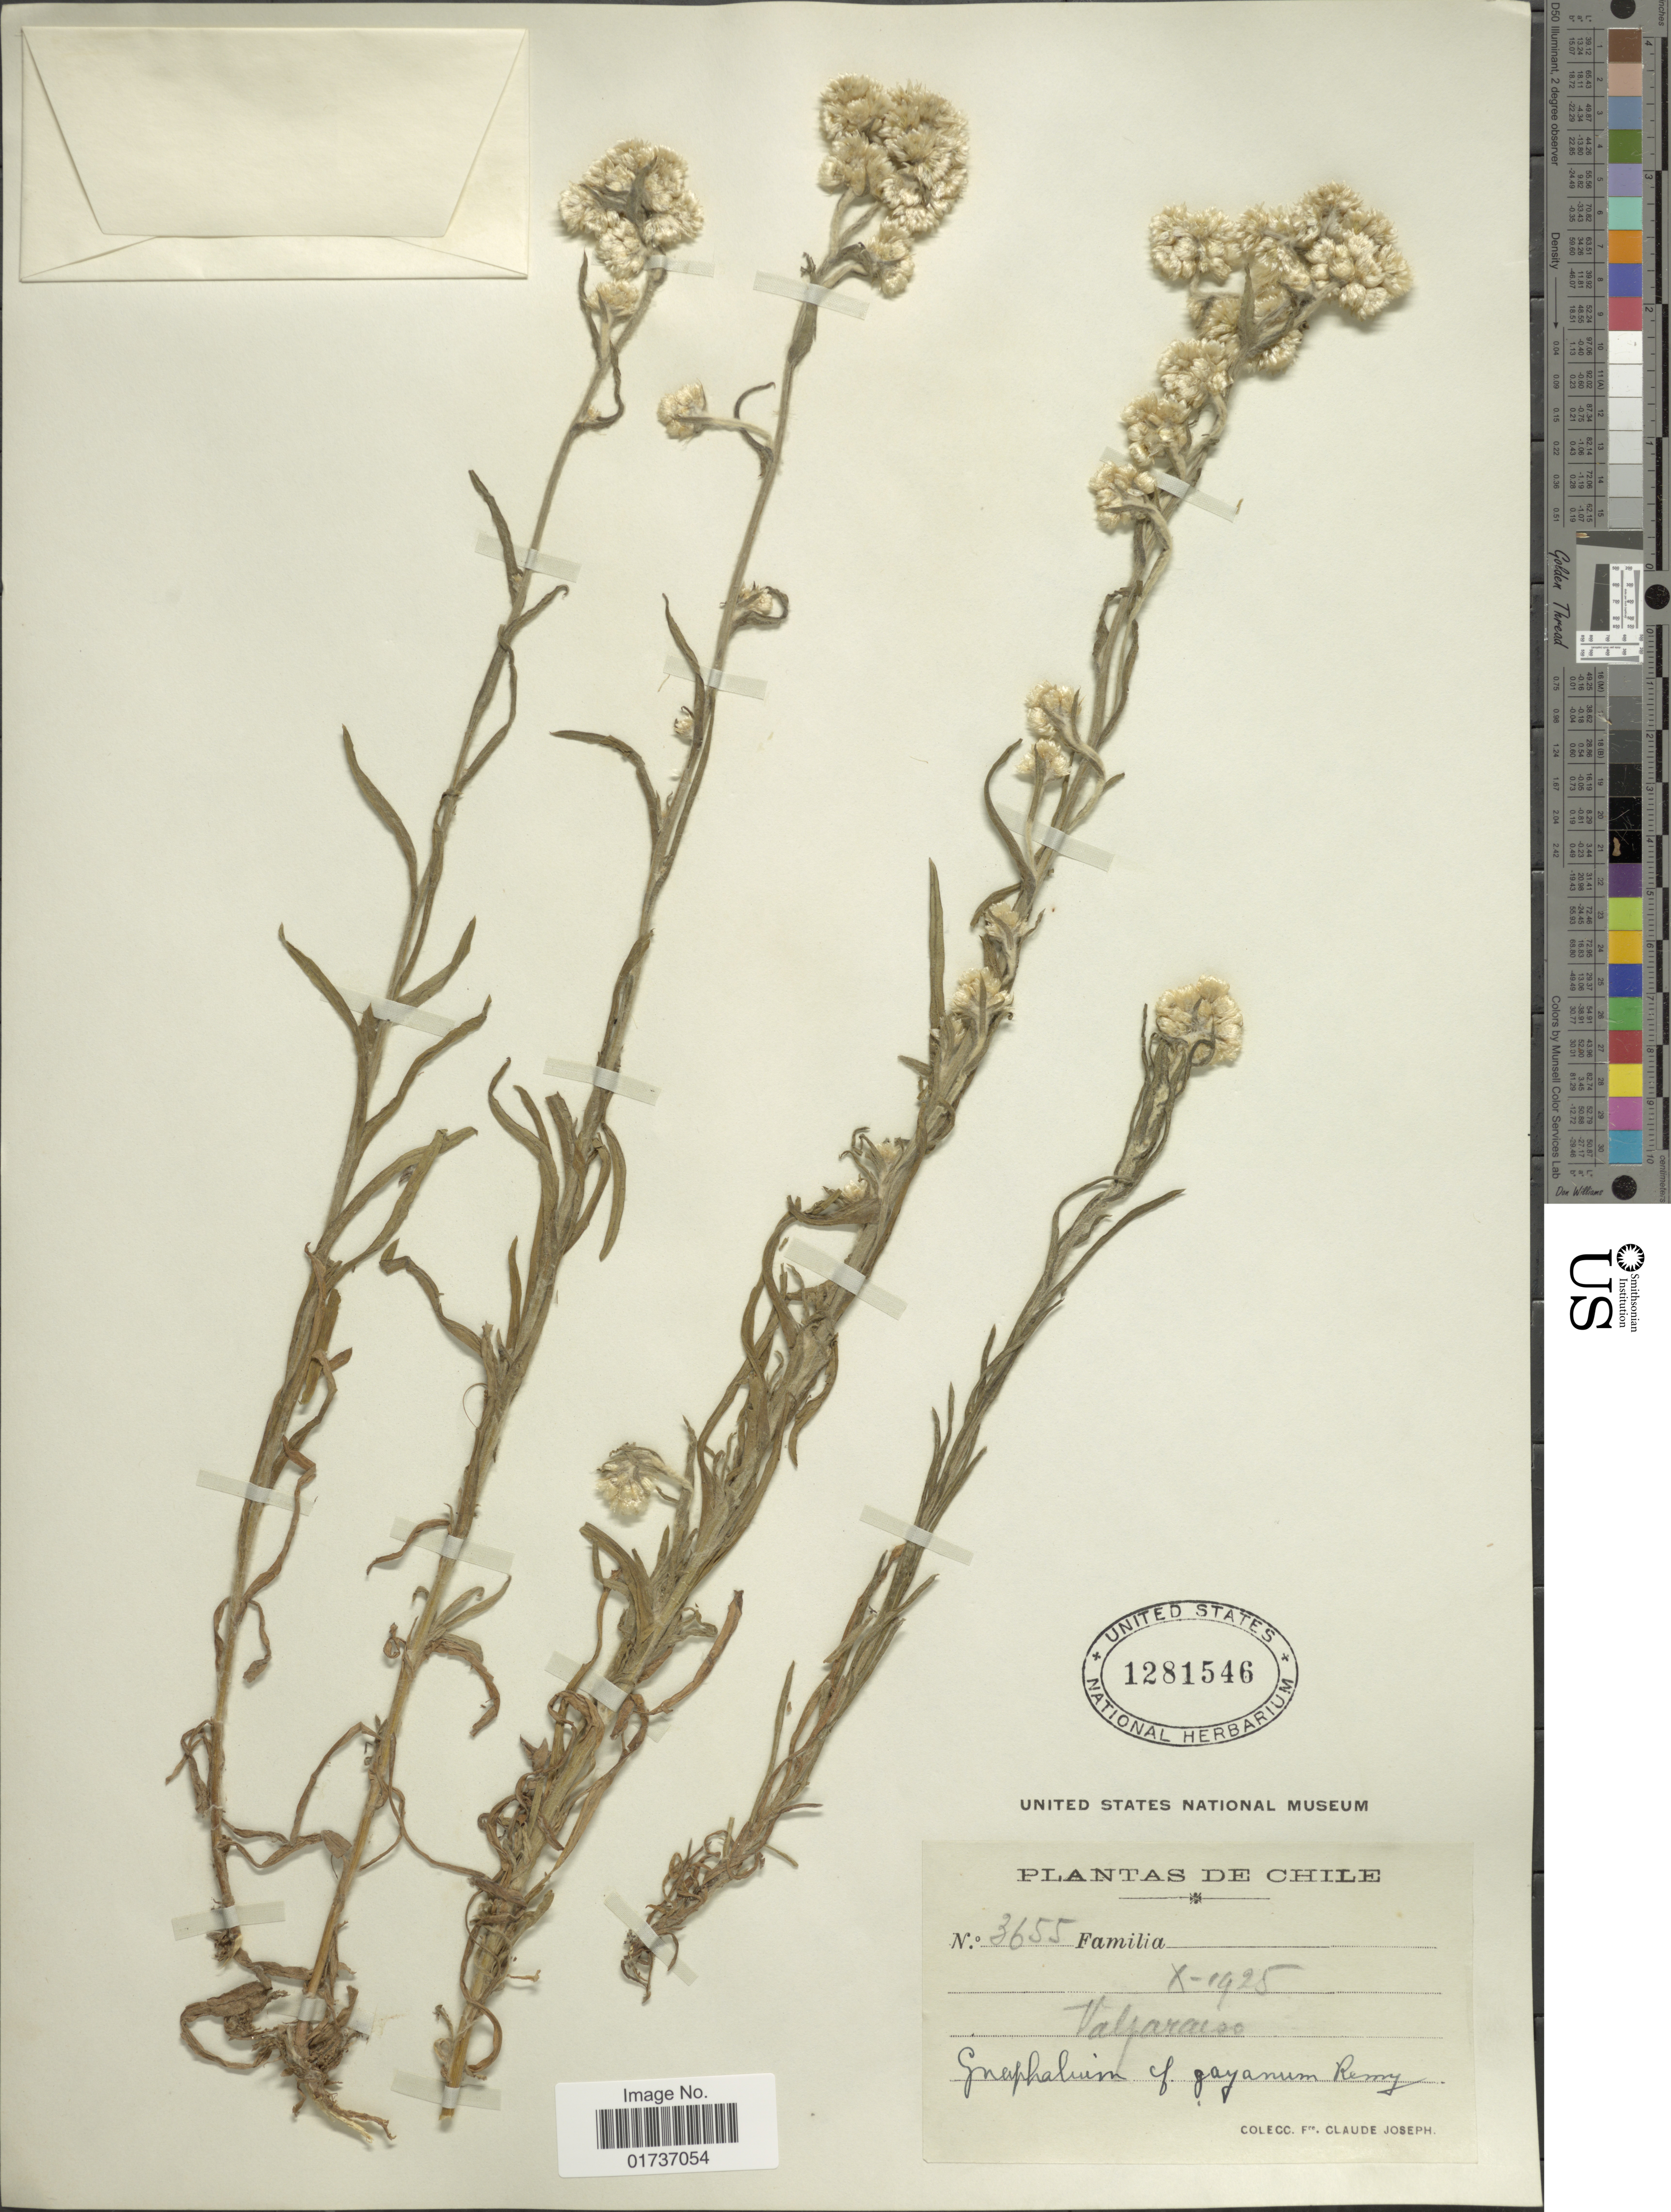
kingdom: Plantae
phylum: Tracheophyta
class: Magnoliopsida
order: Asterales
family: Asteraceae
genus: Gnaphalium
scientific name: Gnaphalium gayanum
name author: J. Rémy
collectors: Frere Claude Joseph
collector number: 3655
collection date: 1925-10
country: Chile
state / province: Valparaíso (V)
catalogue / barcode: US 1281546